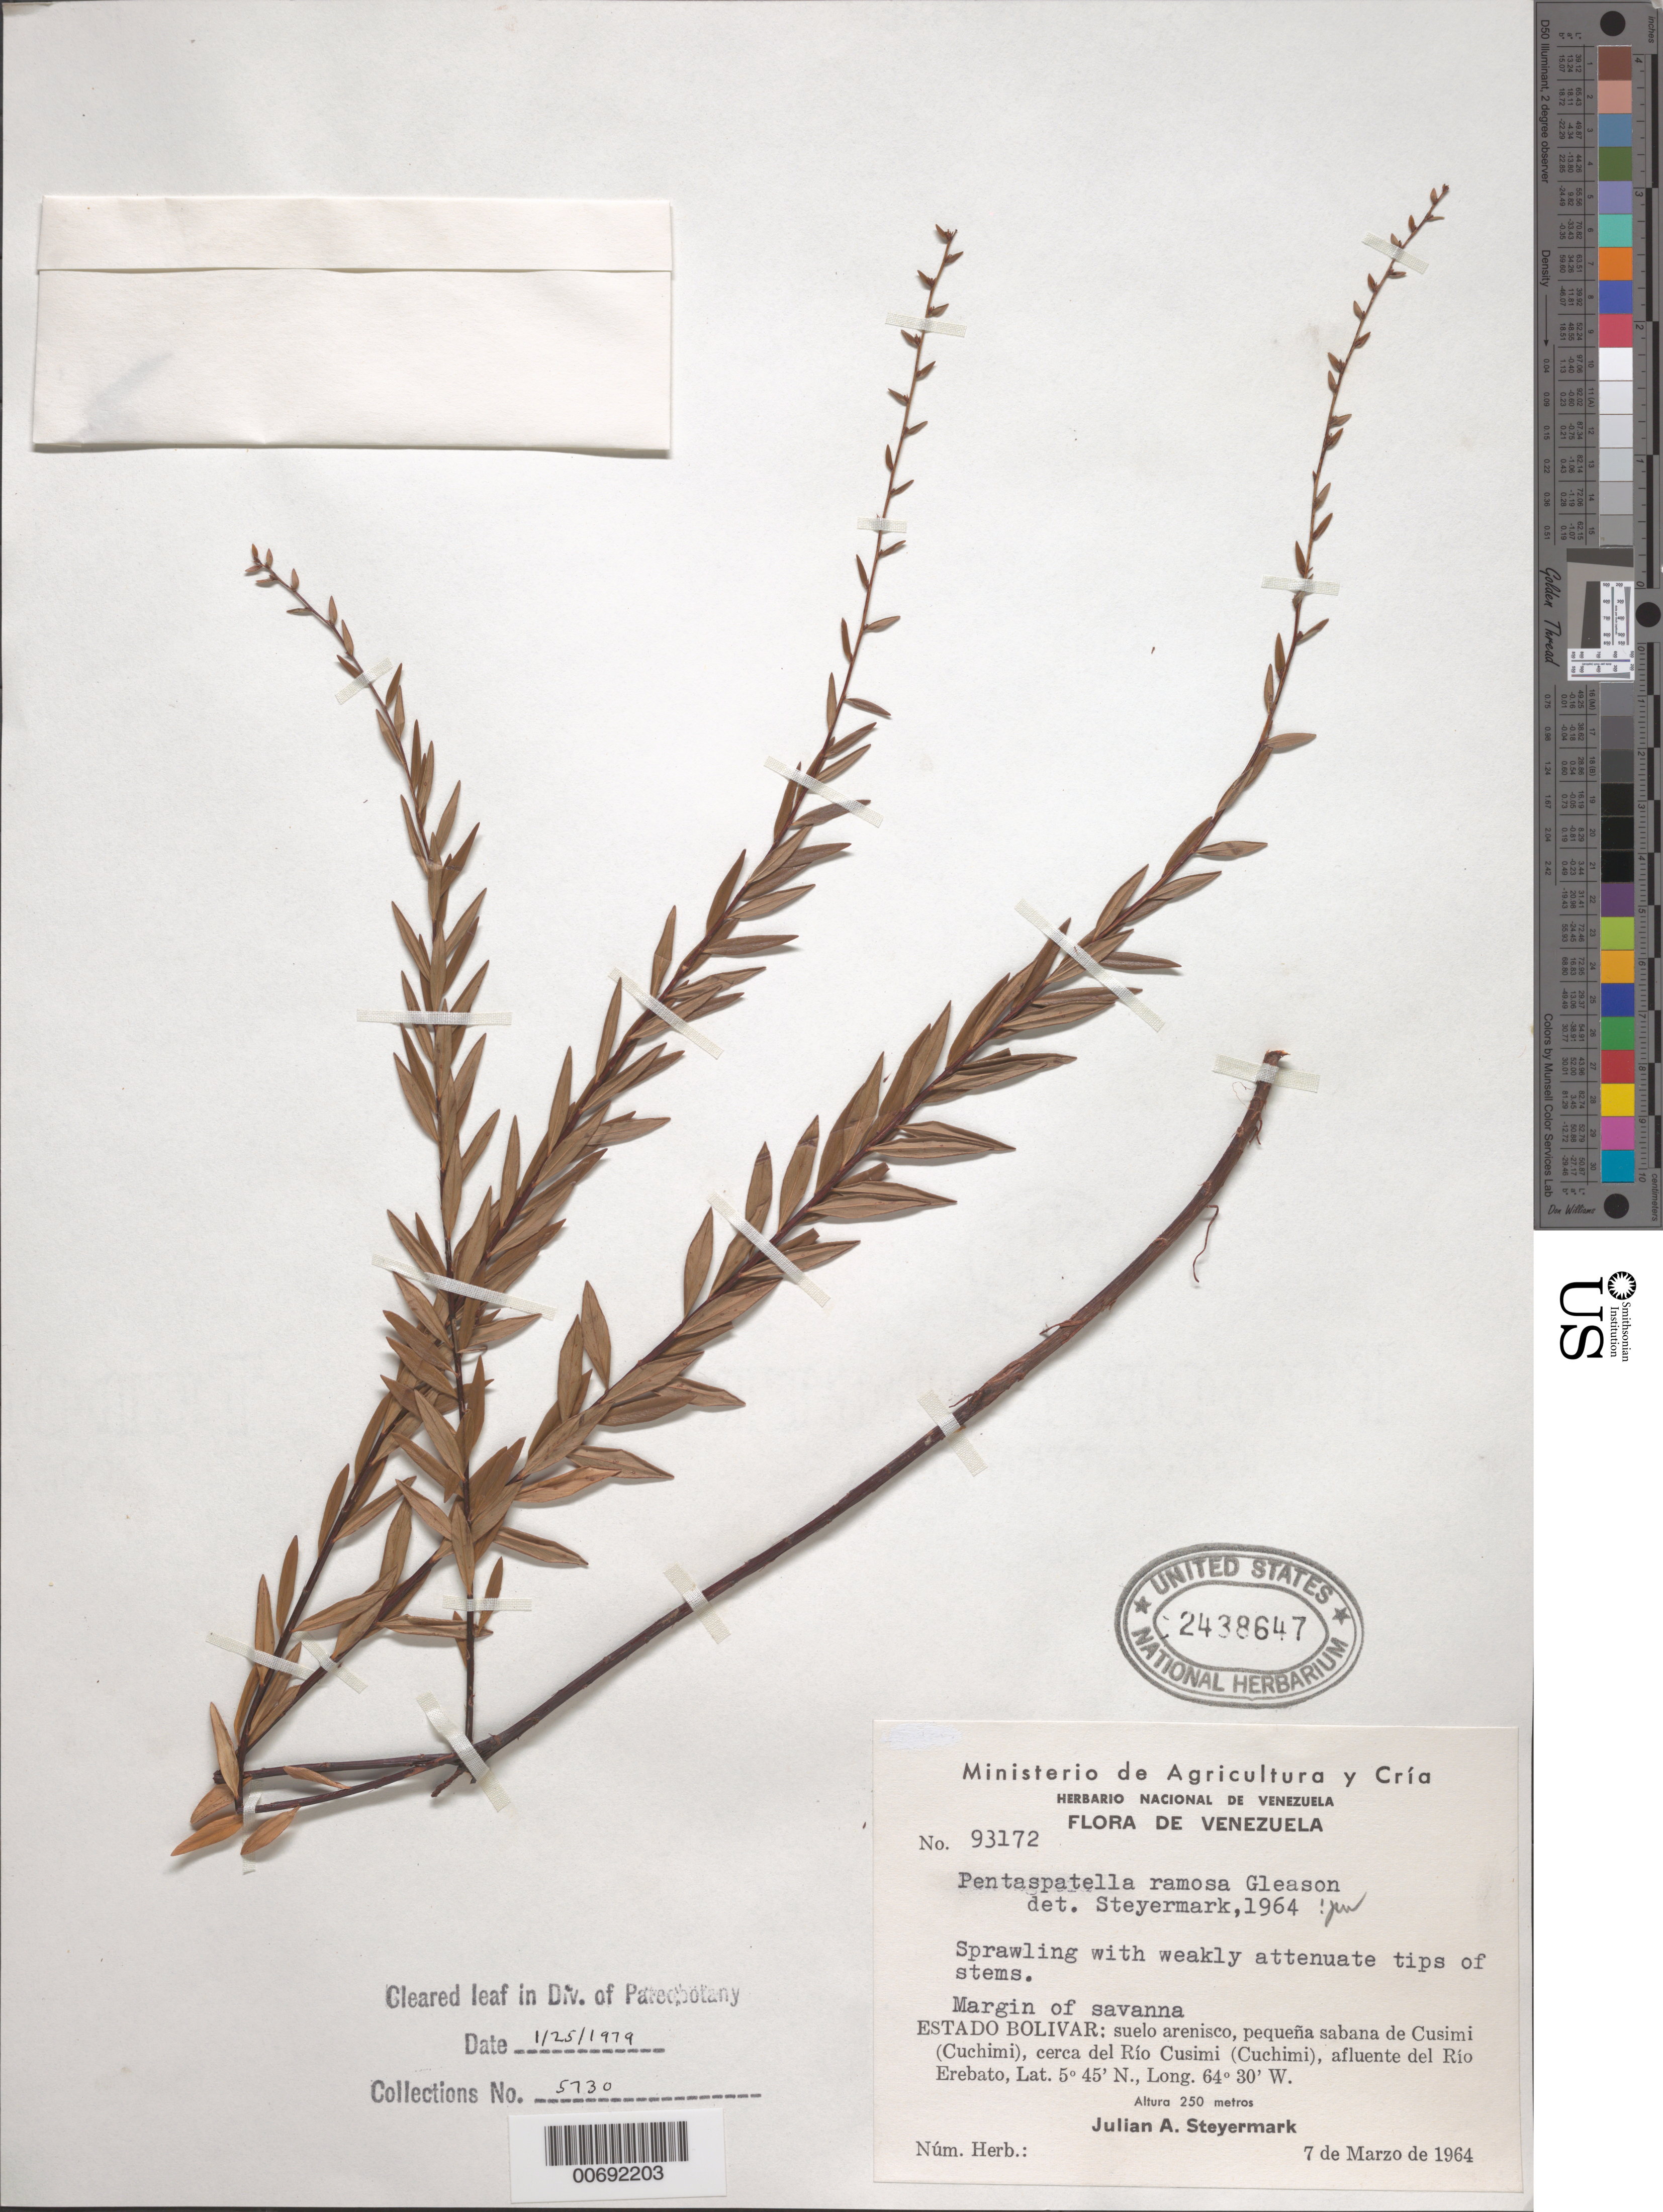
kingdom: Plantae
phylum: Tracheophyta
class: Magnoliopsida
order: Malpighiales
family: Ochnaceae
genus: Sauvagesia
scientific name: Sauvagesia ramosa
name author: (Gleason) Sastre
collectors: J. Steyermark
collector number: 93172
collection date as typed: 7-Mar-64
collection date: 1964-03-07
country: Venezuela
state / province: Bolívar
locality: Sabana de Cusimi (Cuchimi), cerca del Río Cusimi (Cuchimi), afluente del Río Erebato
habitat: Margin savanna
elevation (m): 250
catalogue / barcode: US 2438647